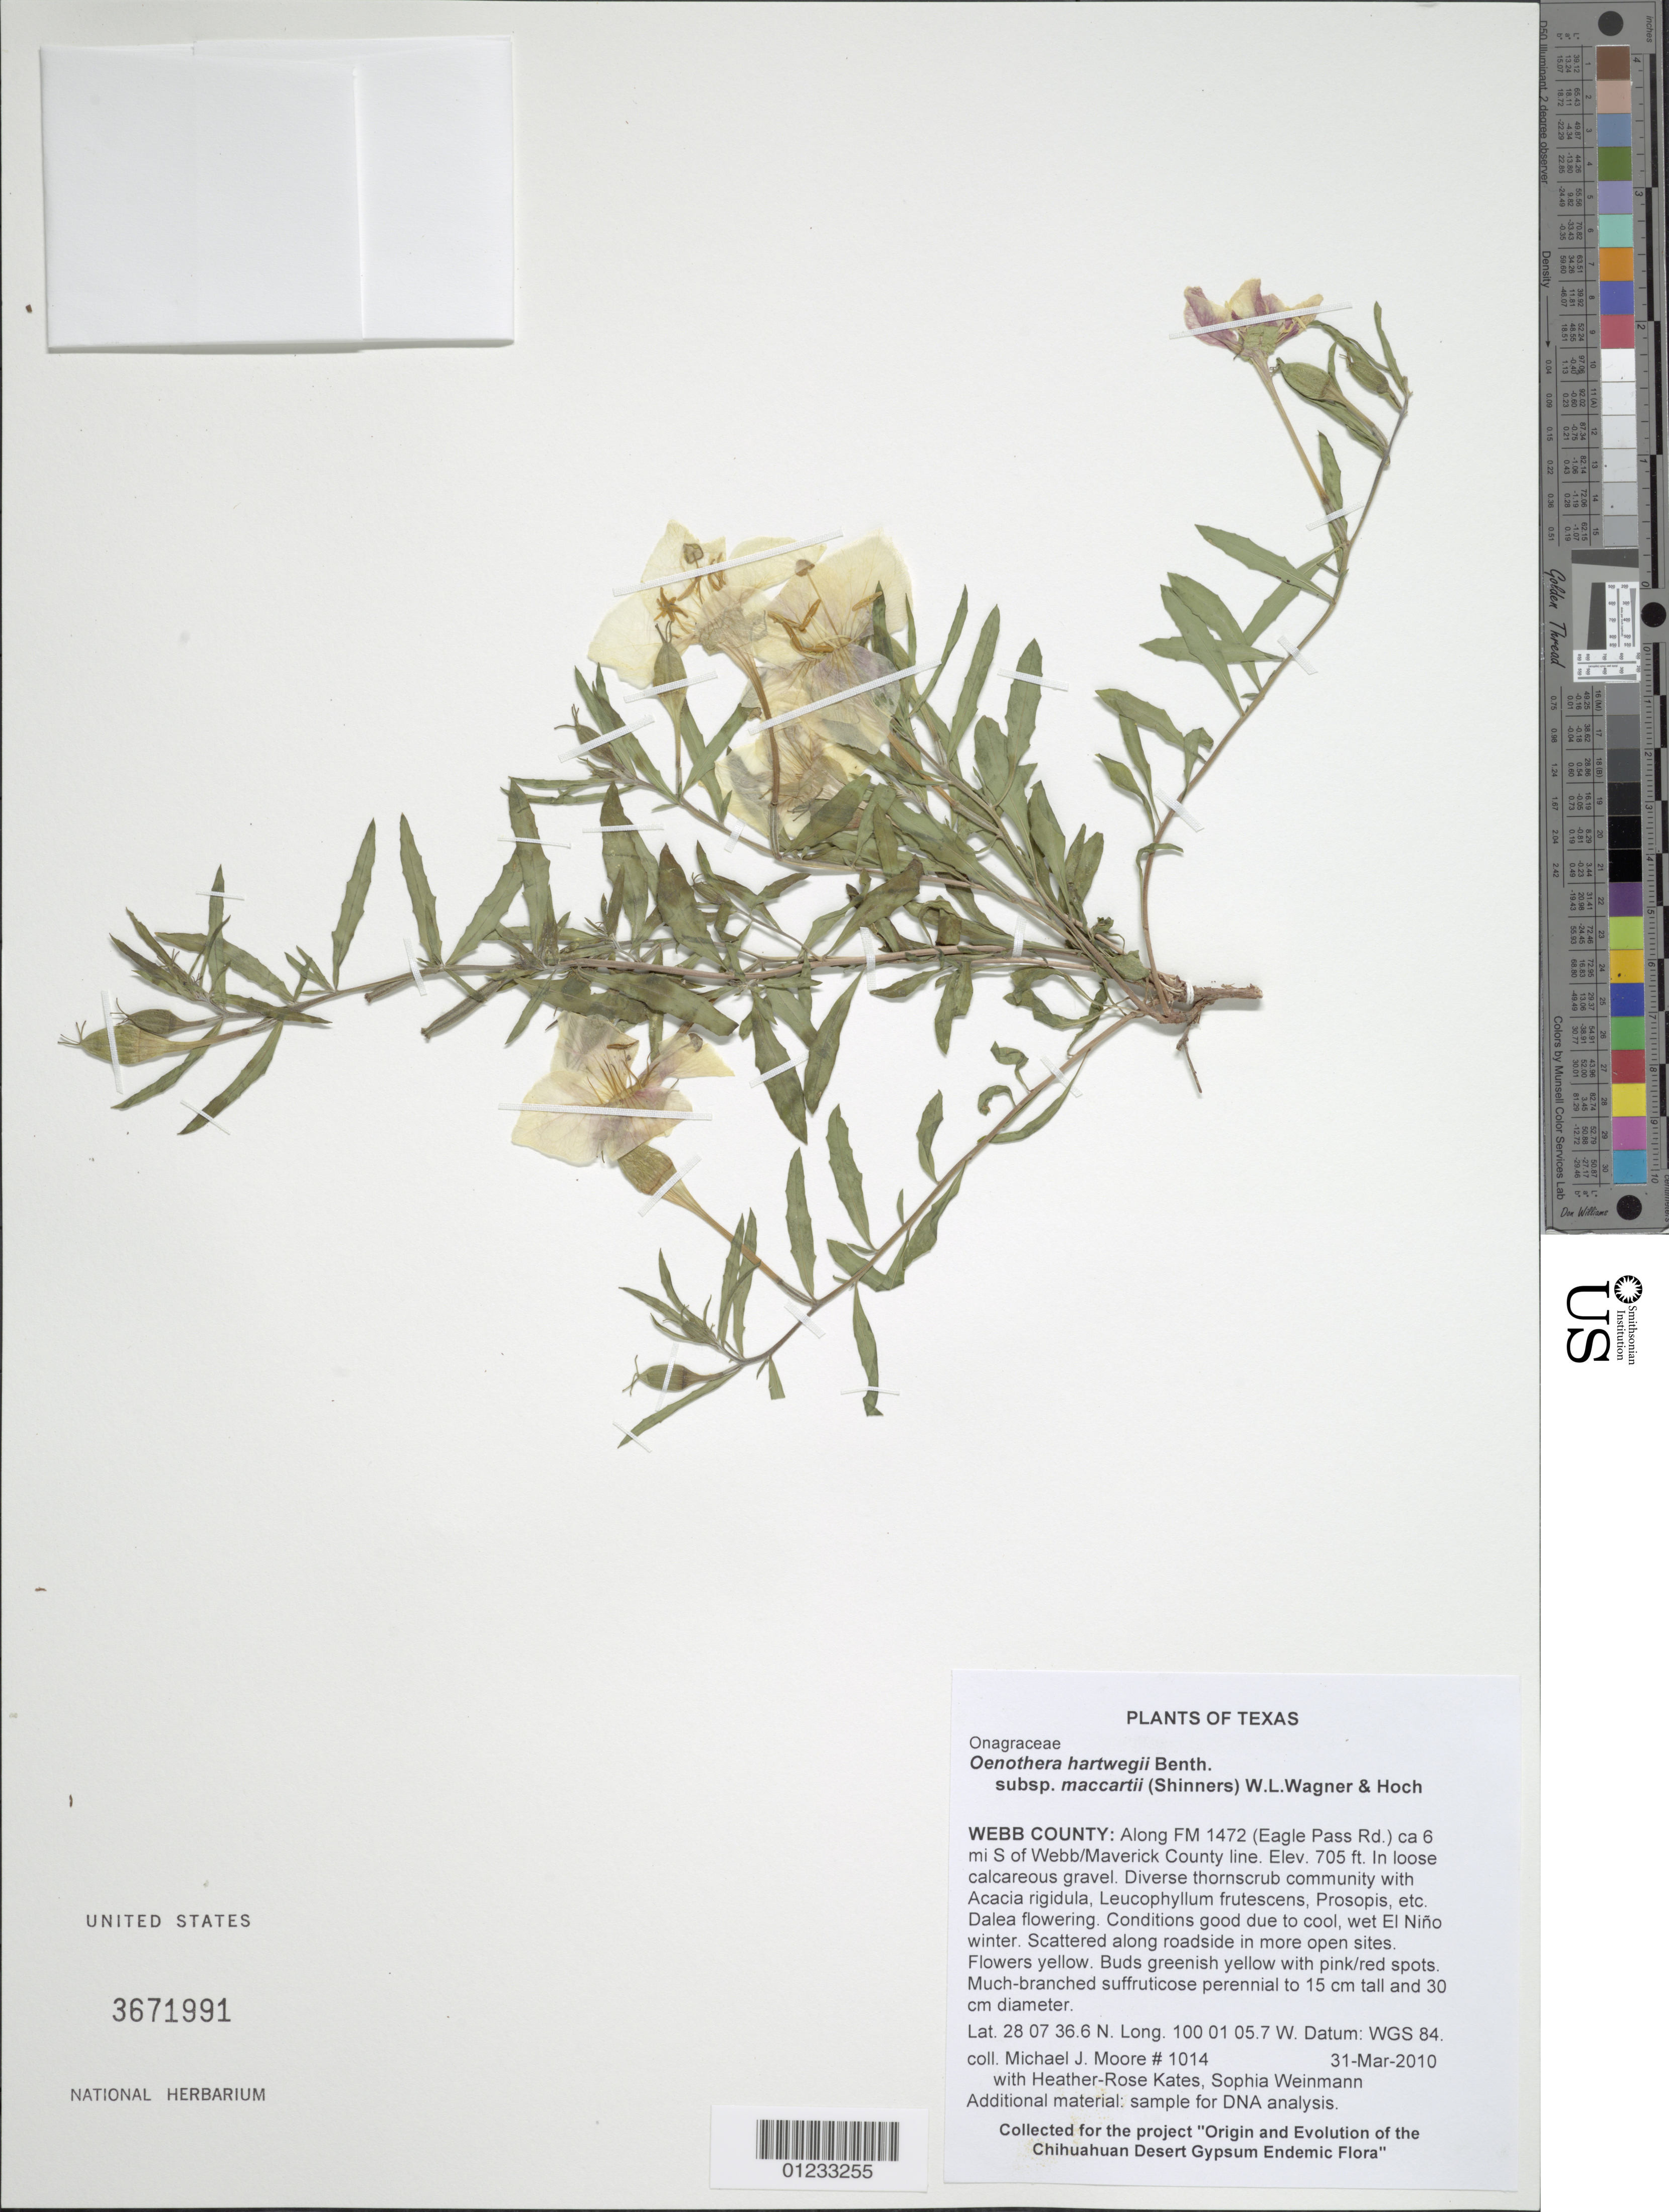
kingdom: Plantae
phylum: Tracheophyta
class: Magnoliopsida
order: Myrtales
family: Onagraceae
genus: Oenothera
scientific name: Oenothera hartwegii subsp. maccartii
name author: (Shinners) W.L. Wagner & Hoch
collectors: M. J. Moore, H.-R. Kates & S. Weinmann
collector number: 1014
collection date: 2006-03-30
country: United States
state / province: Texas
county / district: Webb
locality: Along FM 1472 (Eagle Pass Rd.) ca 6 mi S of Webb/Maverick County line.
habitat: In loose calcareous gravel. Diverse thornscrub community with Acacia rigidula, Leucophyllum frutescens, Prosopis, etc. Dalea flowering. Conditions good due to cool, wet El Niño winter.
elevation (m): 215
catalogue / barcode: US 3671991